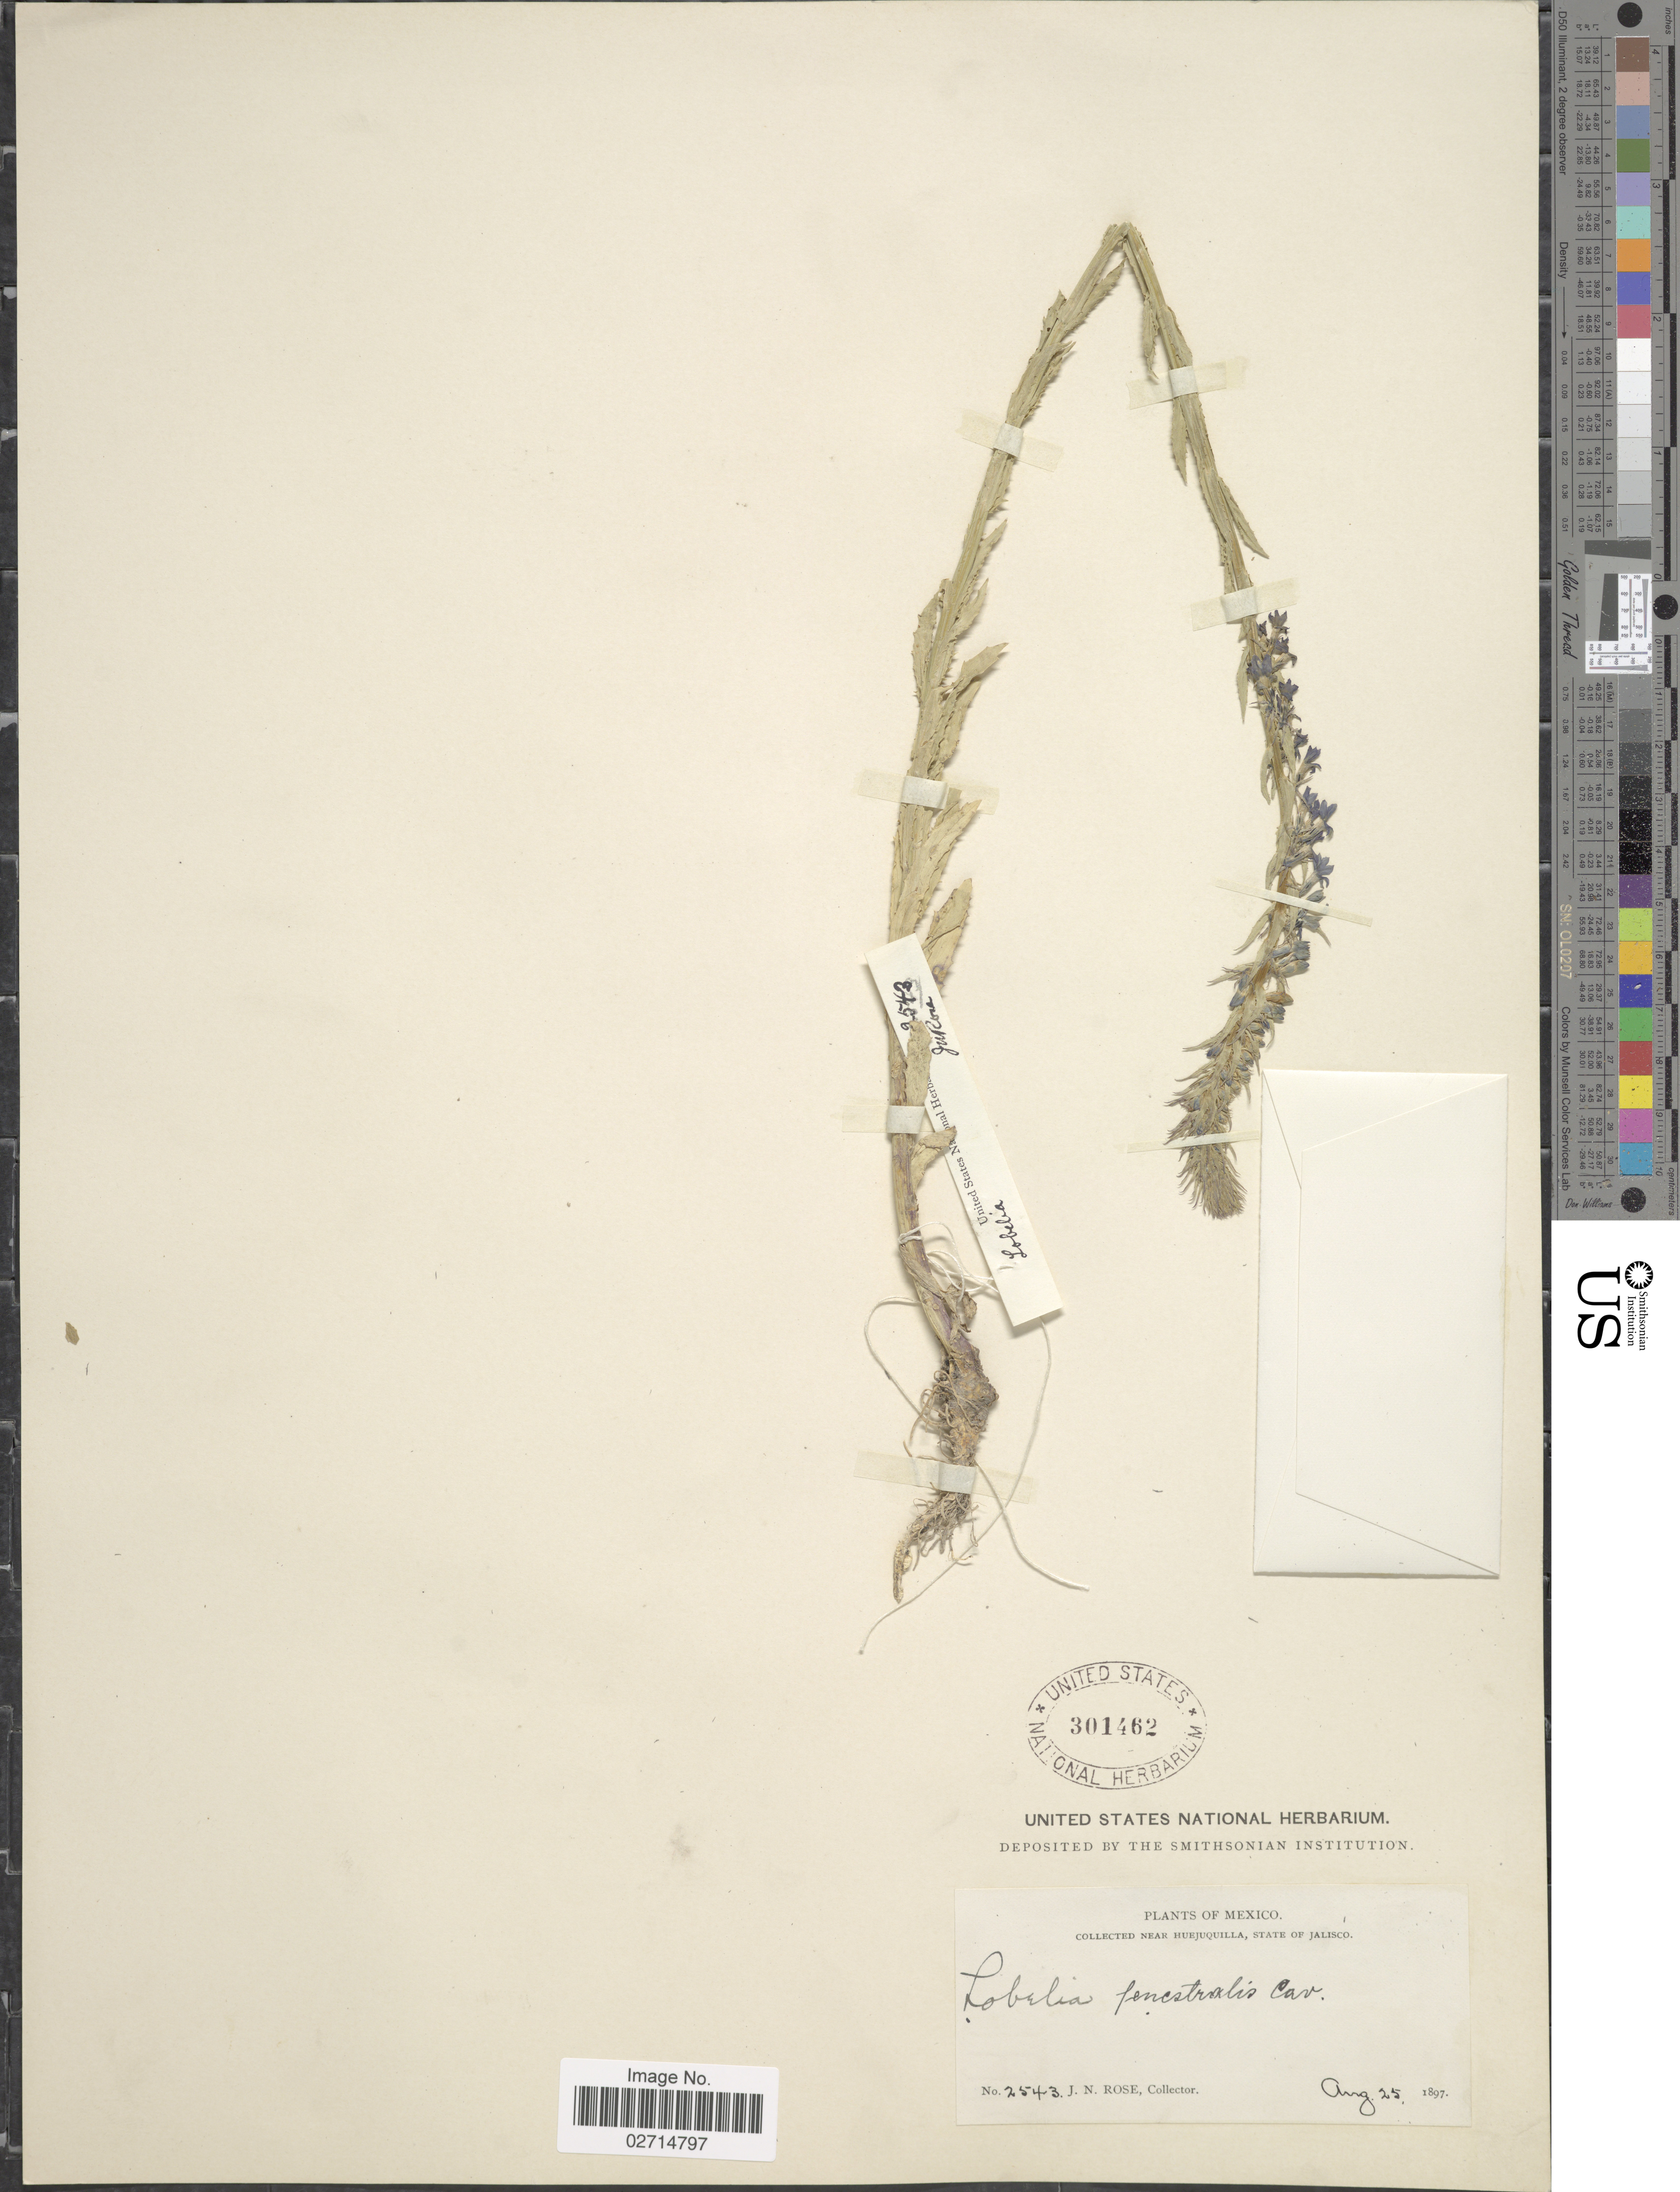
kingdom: Plantae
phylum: Tracheophyta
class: Magnoliopsida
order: Asterales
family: Campanulaceae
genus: Lobelia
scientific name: Lobelia fenestralis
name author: Cav.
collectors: J. N. Rose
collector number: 2543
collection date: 1897-08-25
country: Mexico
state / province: Jalisco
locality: Near Huejuquilla.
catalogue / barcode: US 301462